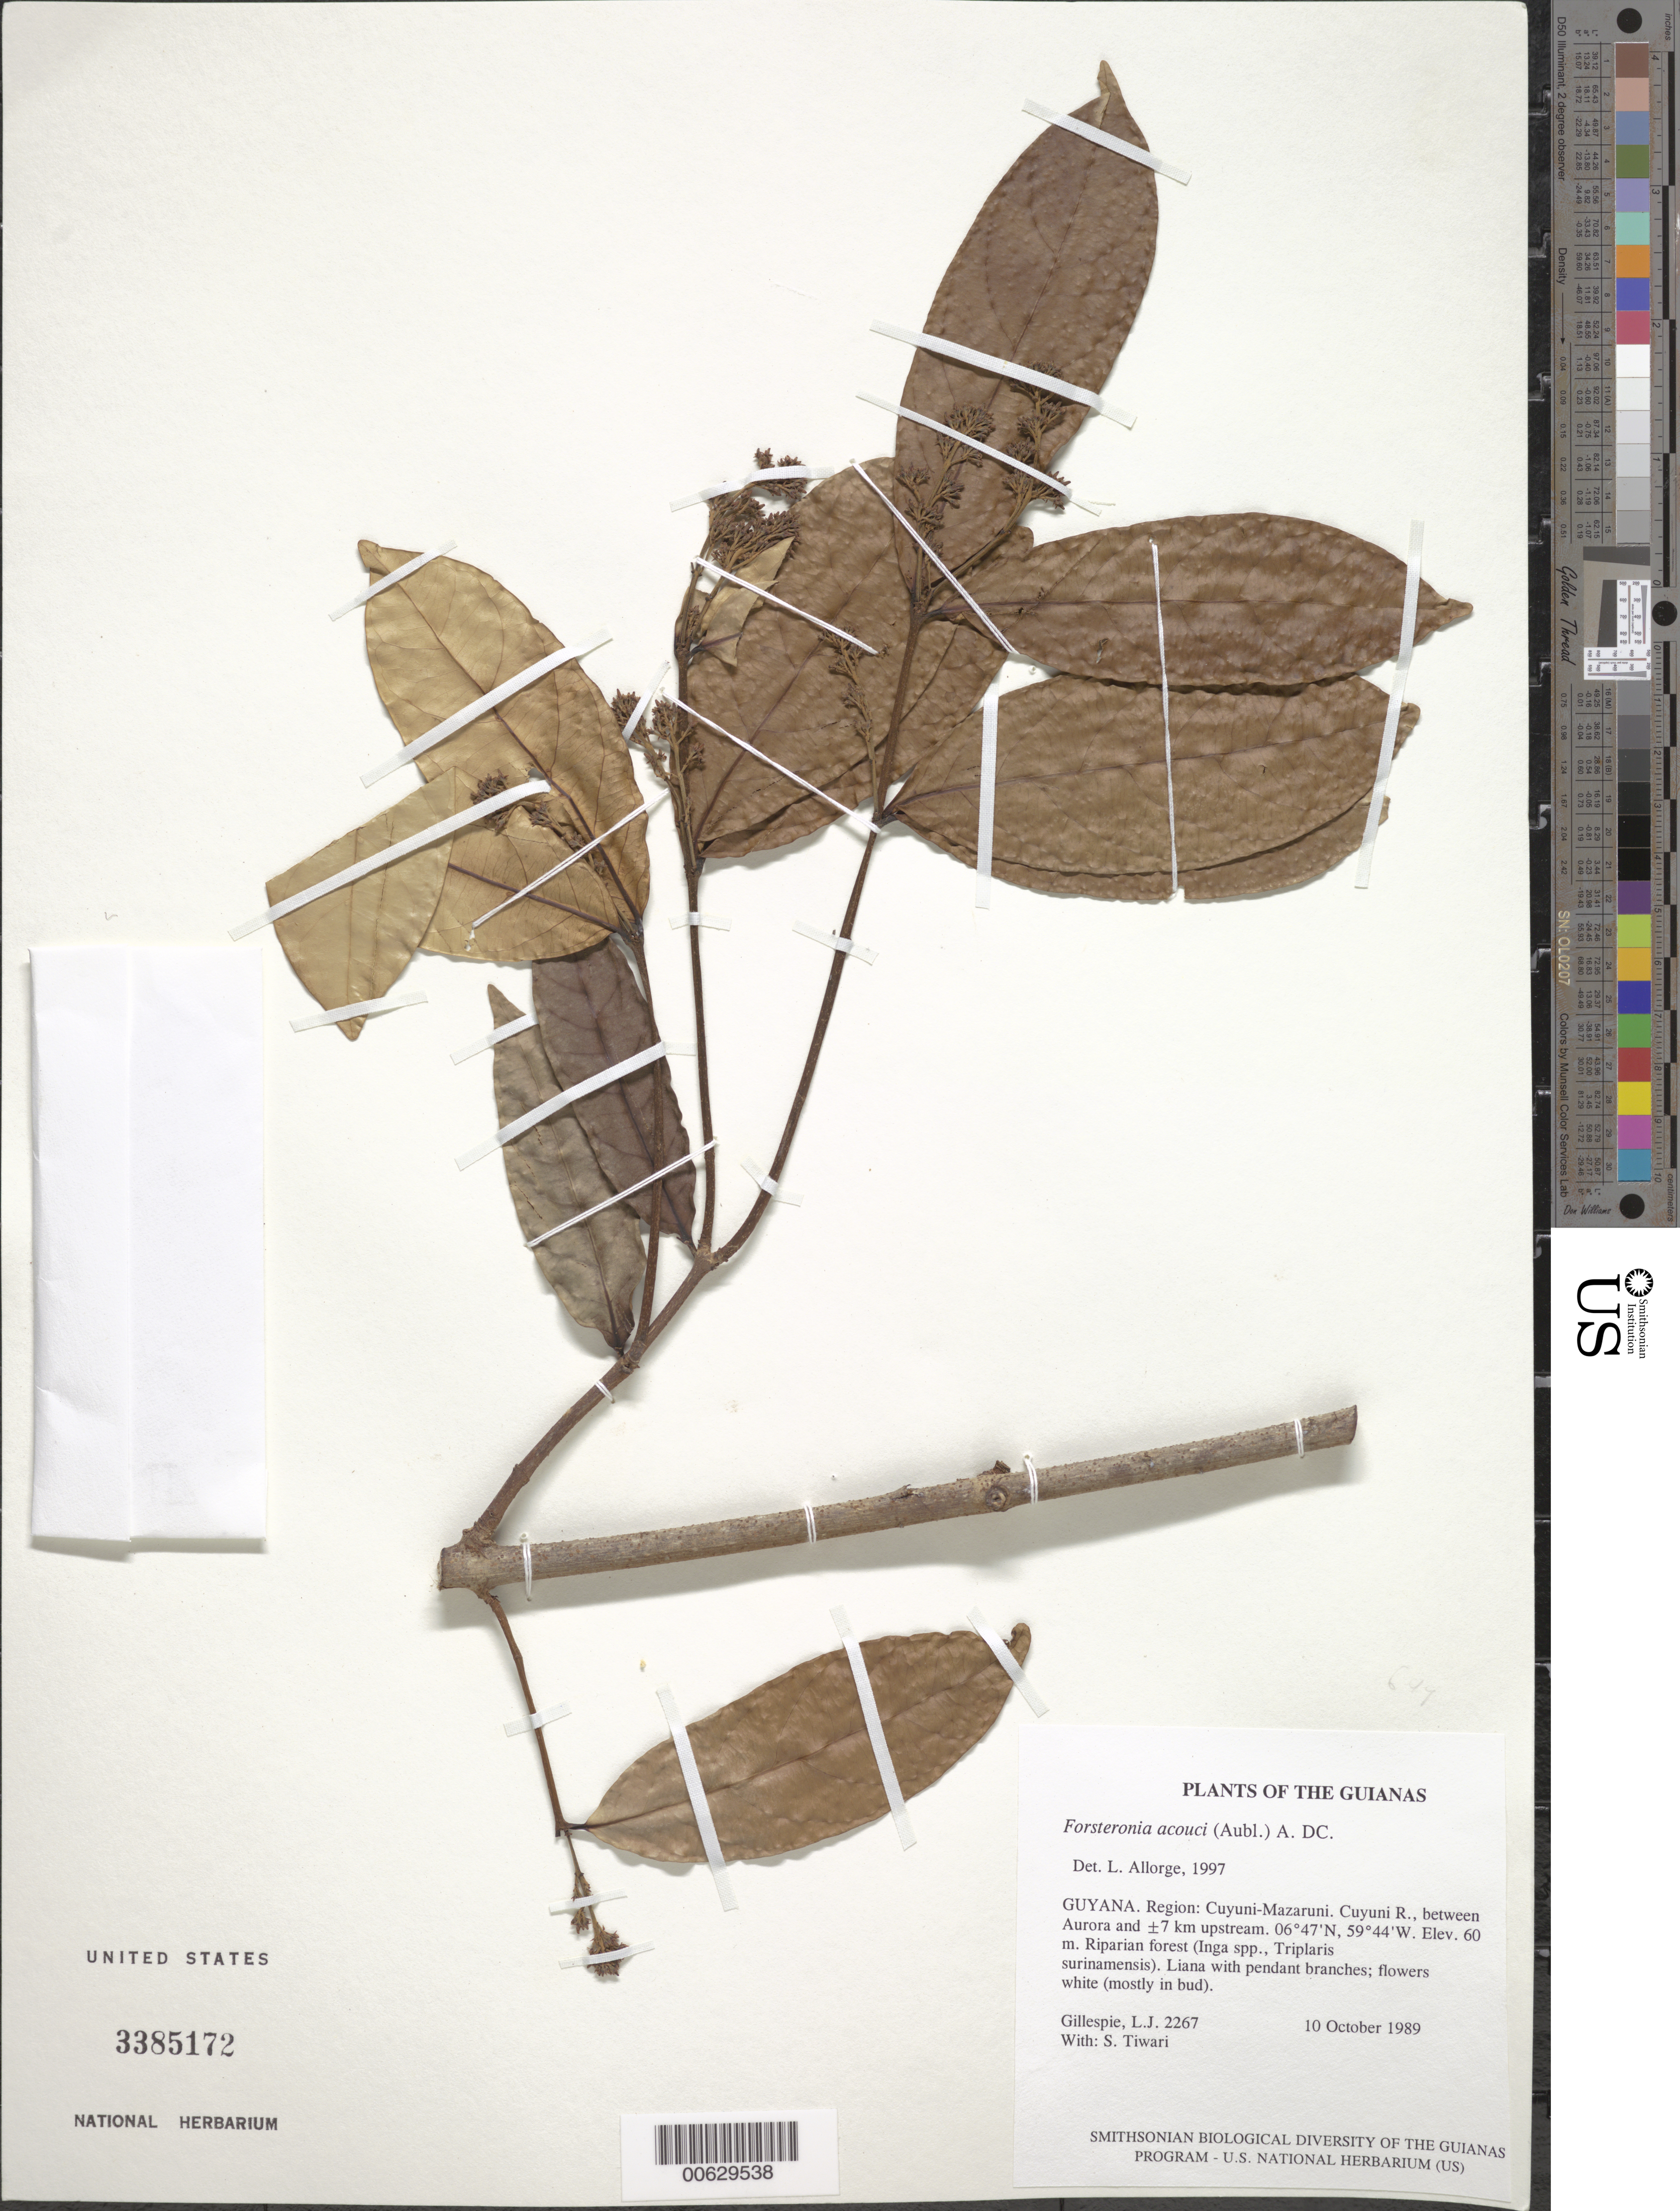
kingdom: Plantae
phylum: Tracheophyta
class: Magnoliopsida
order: Gentianales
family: Apocynaceae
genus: Forsteronia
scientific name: Forsteronia acouci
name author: (Aubl.) A. DC.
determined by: Allorge, L.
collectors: L. J. Gillespie & S. Tiwari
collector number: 2267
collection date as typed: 10 October 1989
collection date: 1989-10-10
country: Guyana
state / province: Cuyuni-Mazaruni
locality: Cuyuni R., between Aurora and ±7 km upstream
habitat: Riparian forest (Inga spp., Triplaris surinamensis)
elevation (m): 60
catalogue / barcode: US 3385172